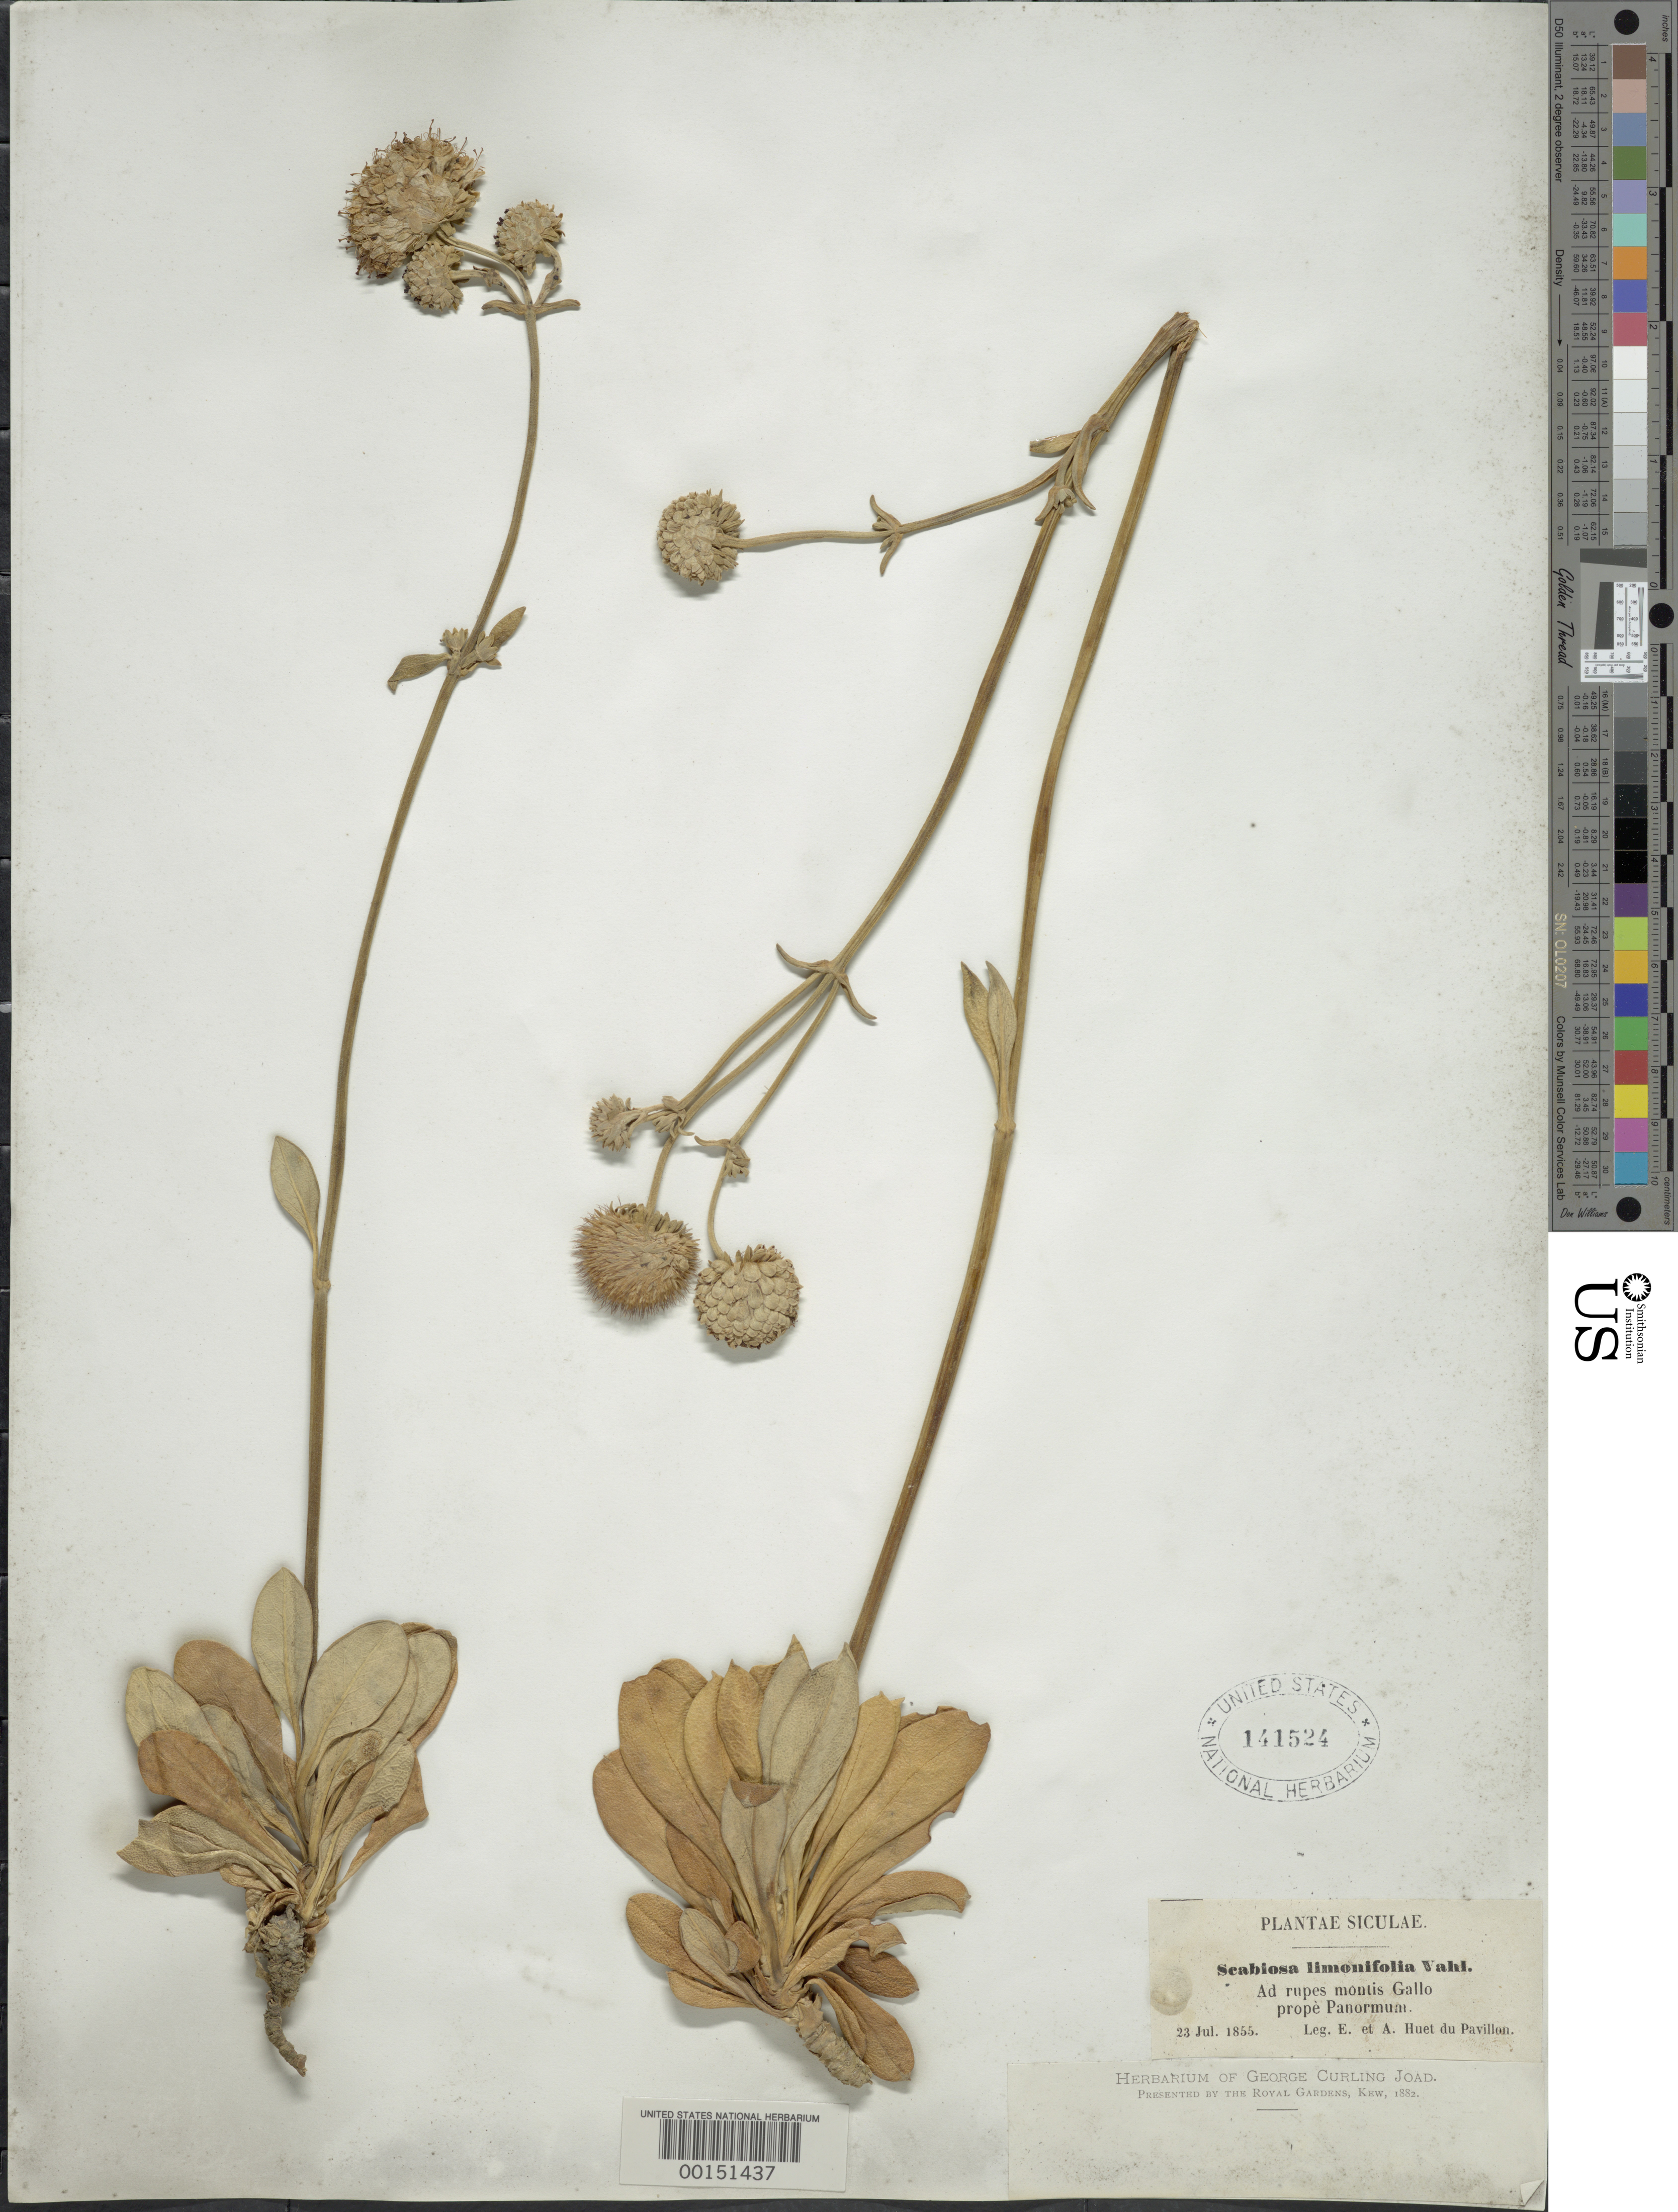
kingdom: Plantae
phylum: Tracheophyta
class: Magnoliopsida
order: Dipsacales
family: Caprifoliaceae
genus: Scabiosa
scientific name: Scabiosa limonifolia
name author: Vahl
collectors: E. Huet du Pavillon & A. Huet du Pavillon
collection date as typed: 23 Jul 1855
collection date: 1855-07-23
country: Italy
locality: Montis Gallo, near Panormaum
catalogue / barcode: US 141524